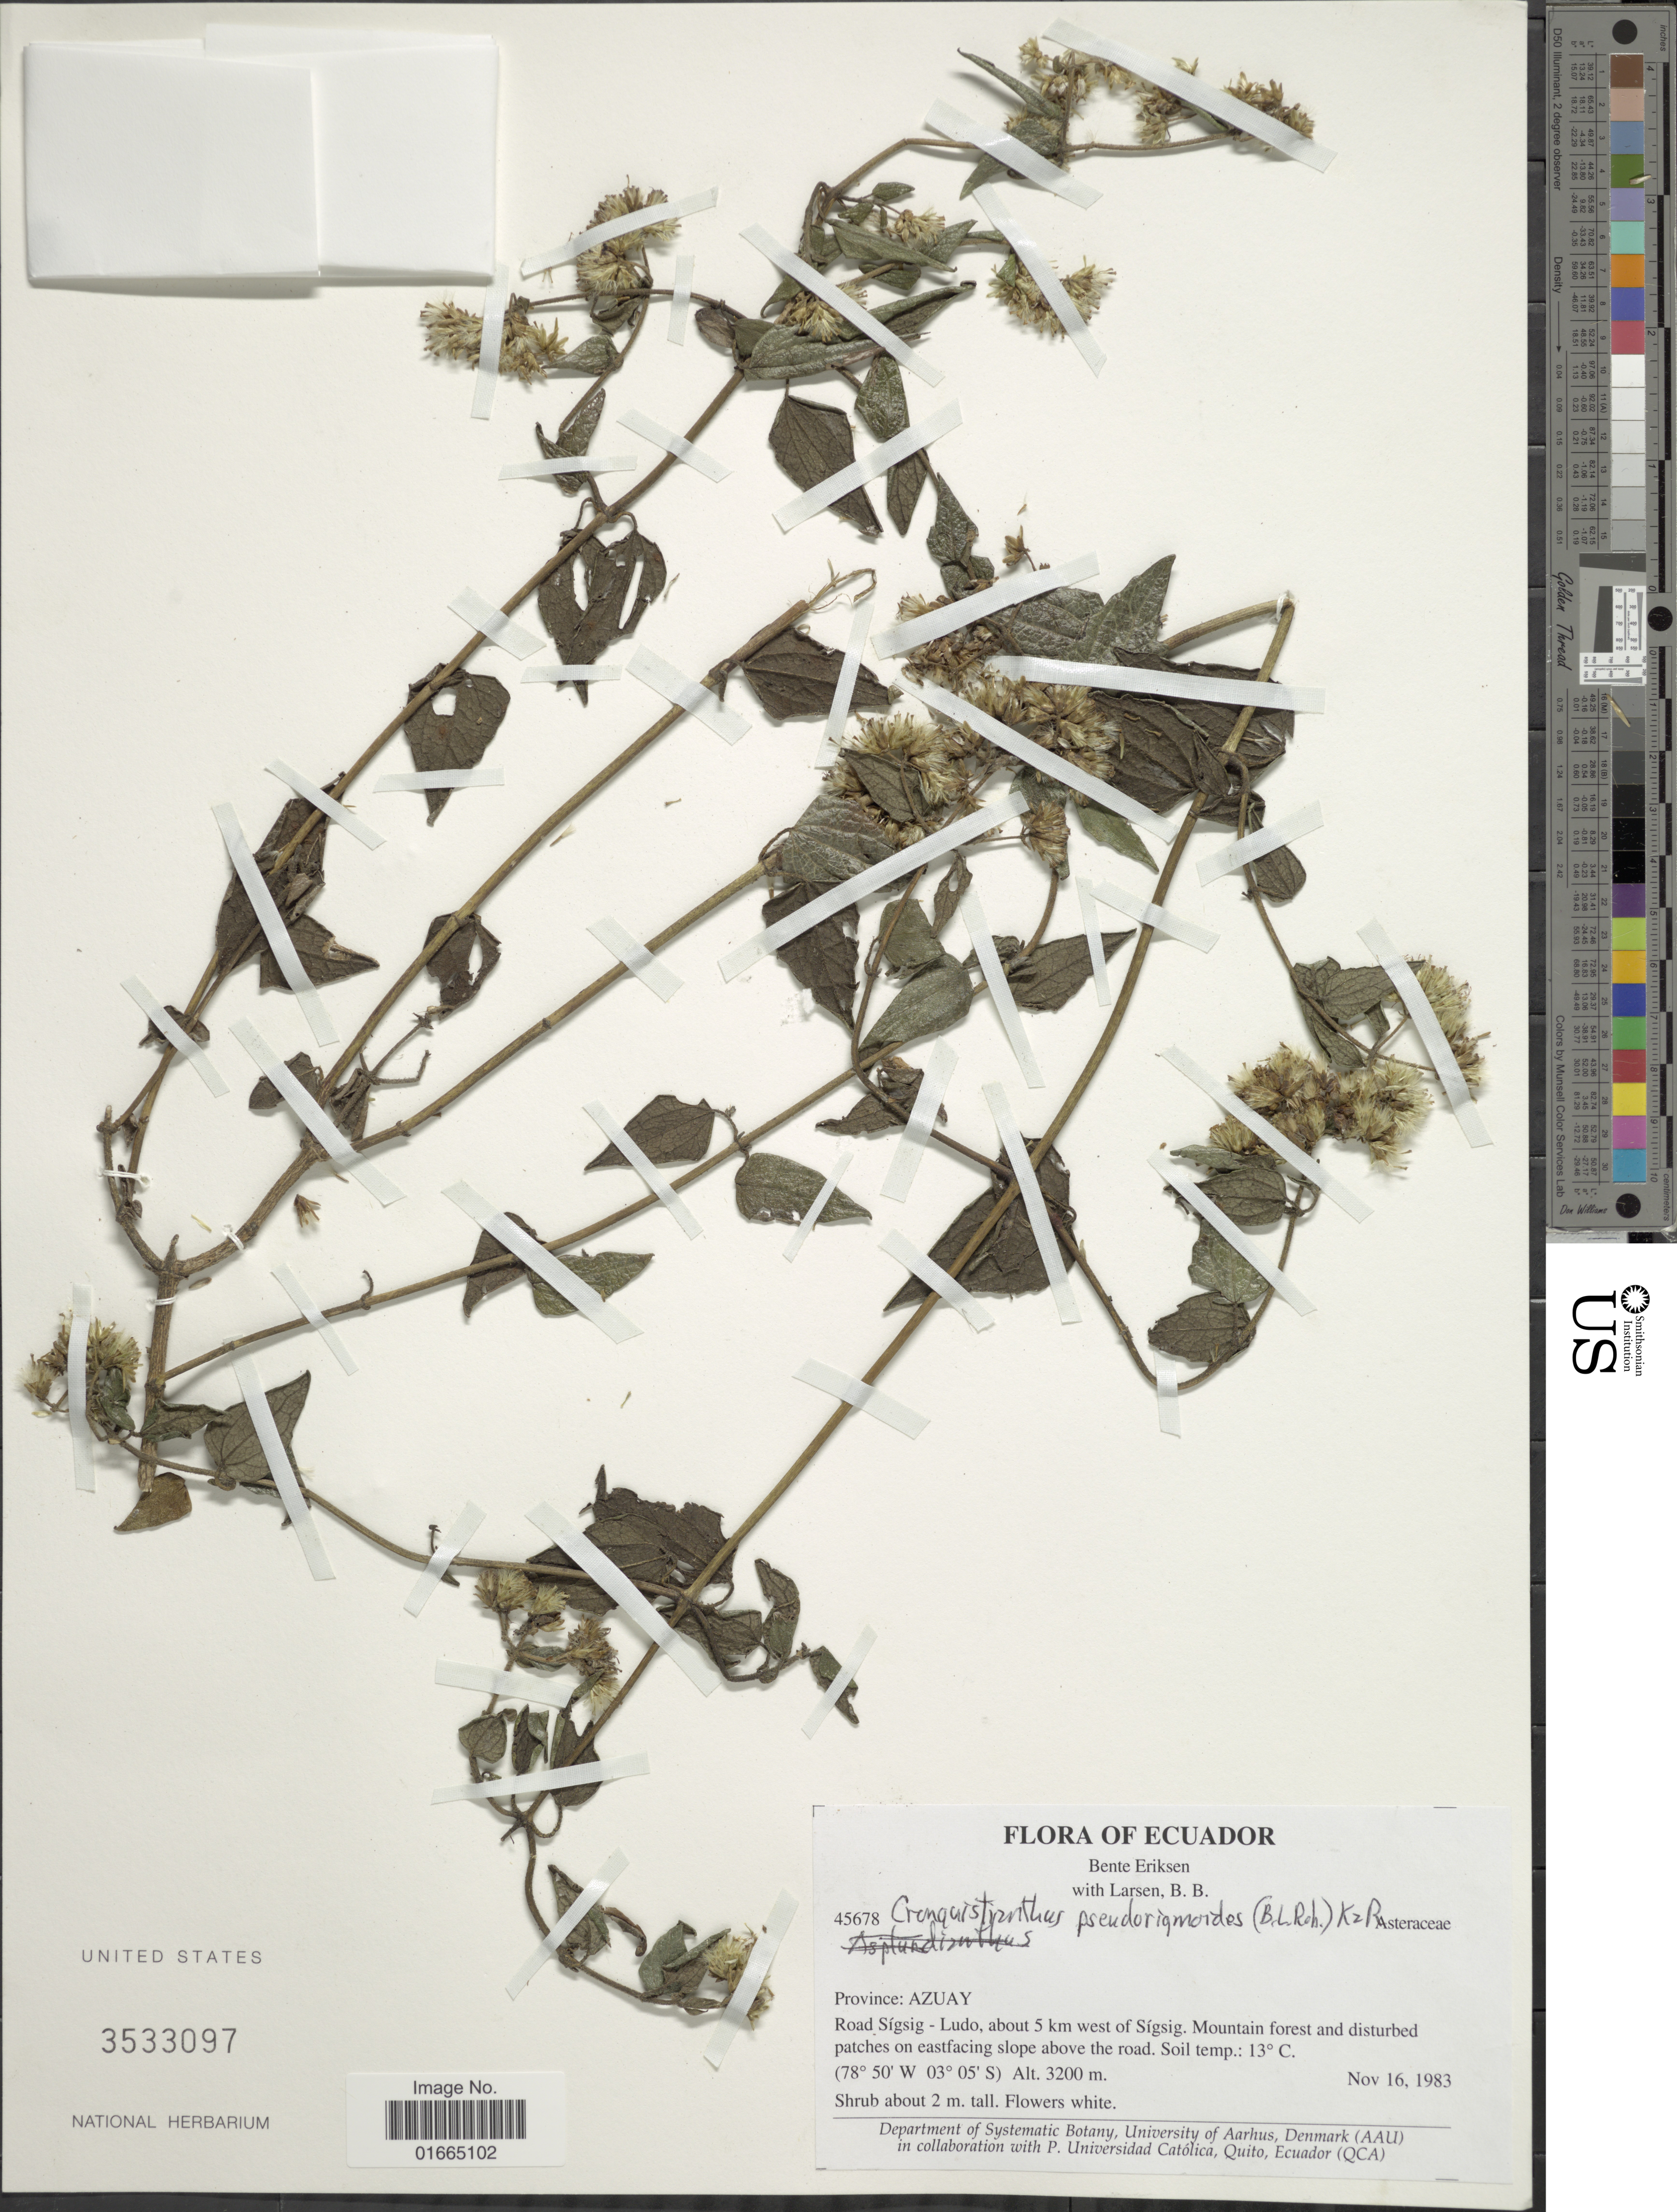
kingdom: Plantae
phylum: Tracheophyta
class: Magnoliopsida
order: Asterales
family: Asteraceae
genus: Cronquistianthus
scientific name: Cronquistianthus pseudoriganoides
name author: (Hieron.) R.M. King & H. Rob.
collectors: B. Eriksen & B. Larsen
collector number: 45678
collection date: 1983-11-16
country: Ecuador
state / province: Azuay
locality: Province: Azuay. Road Sígsig - Ludo, about 5 km west of Sígsig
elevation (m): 3200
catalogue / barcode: US 3533097